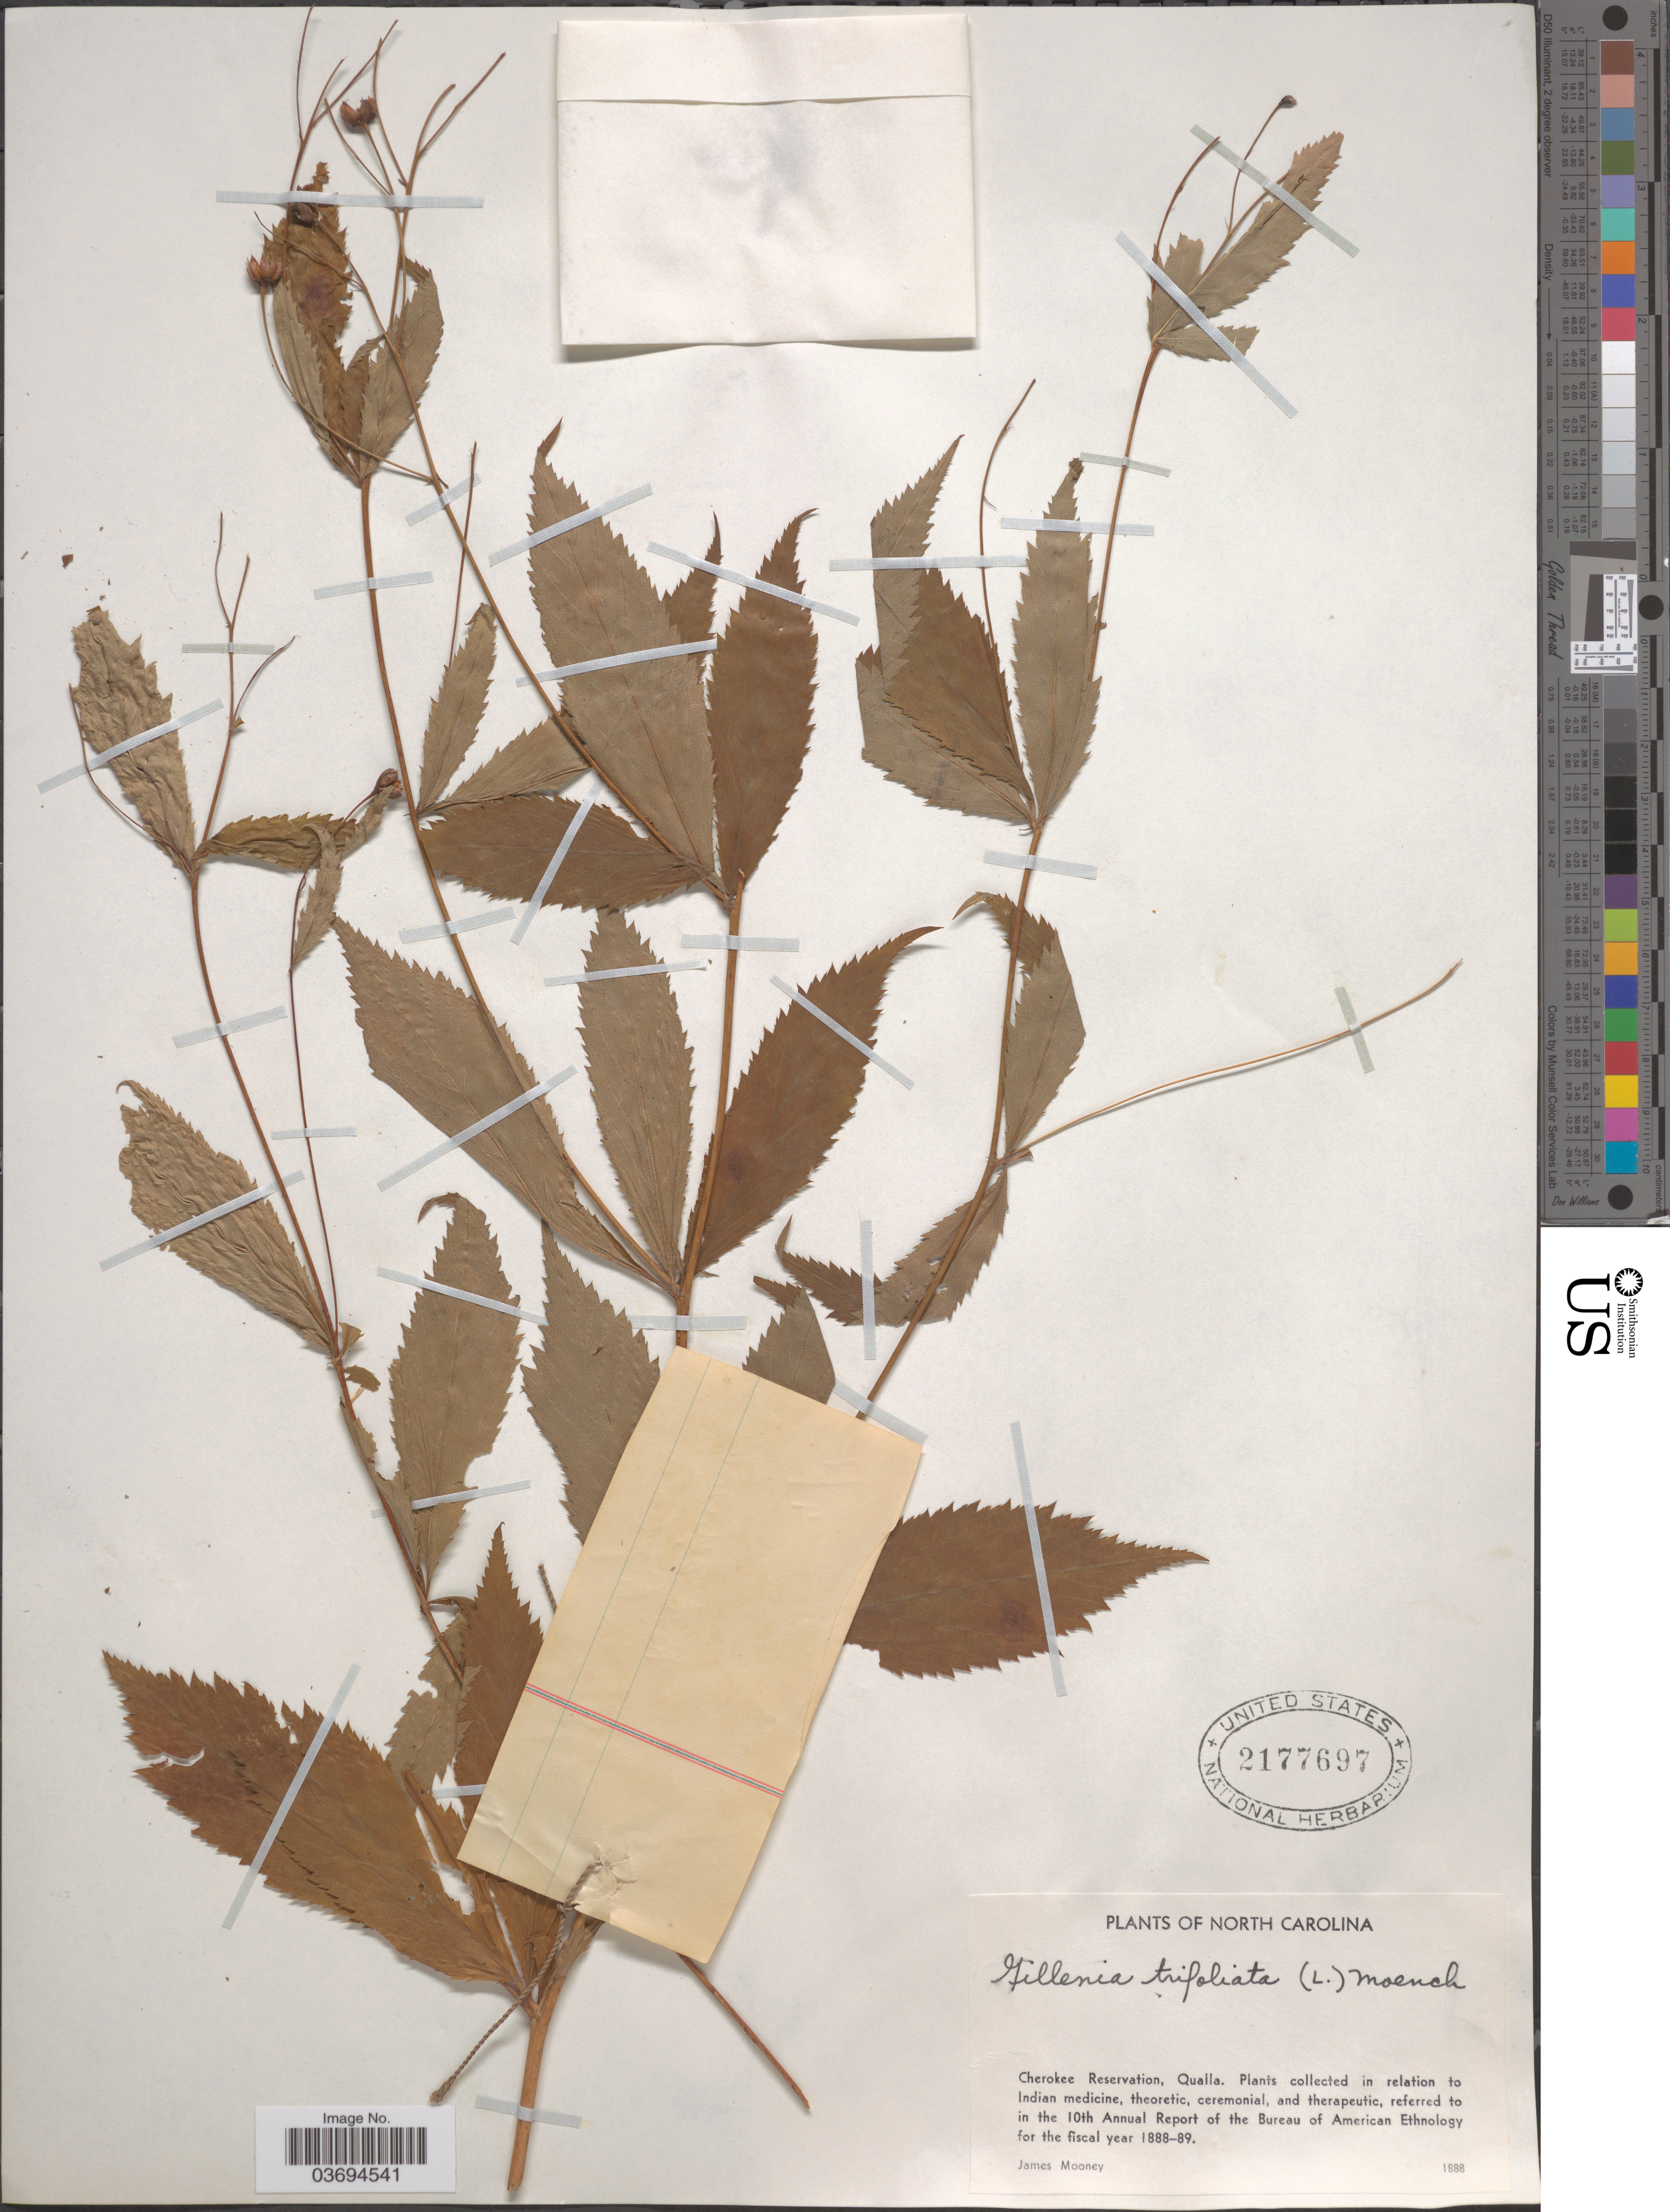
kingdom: Plantae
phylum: Tracheophyta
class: Magnoliopsida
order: Rosales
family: Rosaceae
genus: Gillenia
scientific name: Gillenia trifoliata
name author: (L.) Moench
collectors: J. Mooney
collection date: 1888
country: United States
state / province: North Carolina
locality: Cherokee Reservation, Qualla.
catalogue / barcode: US 2177697